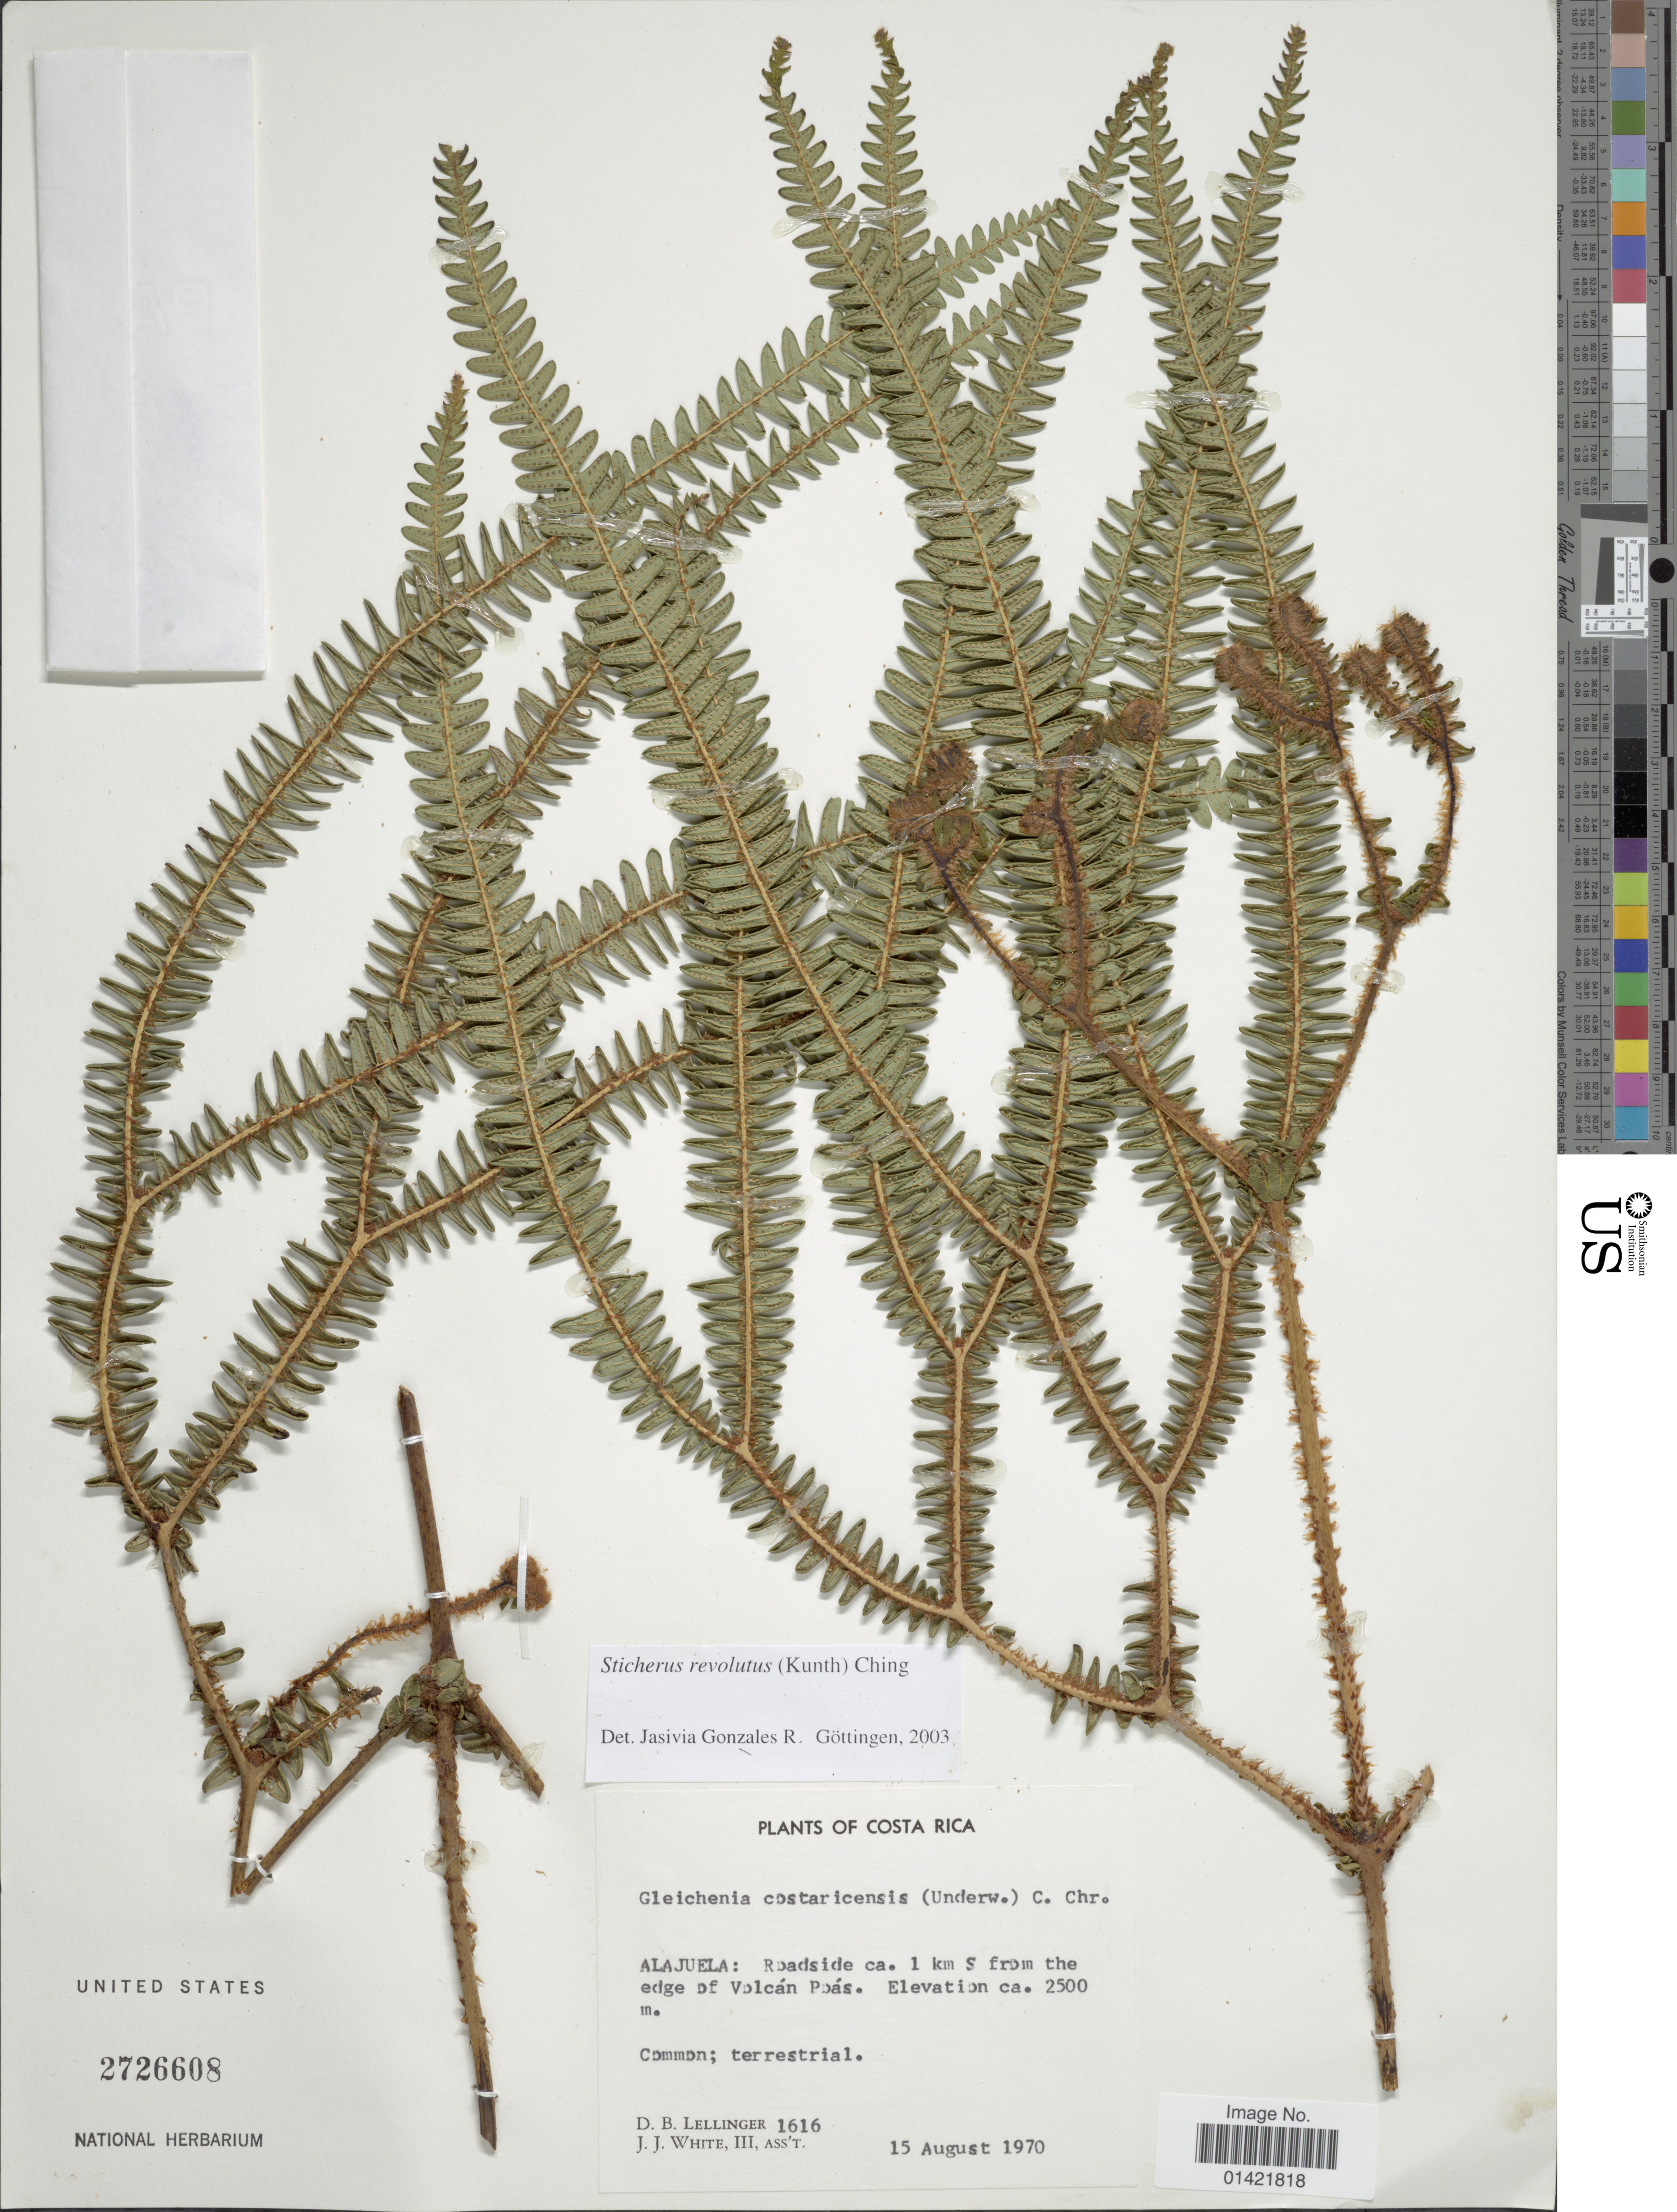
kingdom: Plantae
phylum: Tracheophyta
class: Polypodiopsida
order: Gleicheniales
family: Gleicheniaceae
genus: Sticherus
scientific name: Sticherus revolutus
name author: (Kunth) Ching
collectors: D. B. Lellinger & J. J. White III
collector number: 1616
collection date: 1970-08-15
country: Costa Rica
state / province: Alajuela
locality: Roadside ca. 1 km S from the edge of Volcan Poas.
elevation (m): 2500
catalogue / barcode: US 2726608